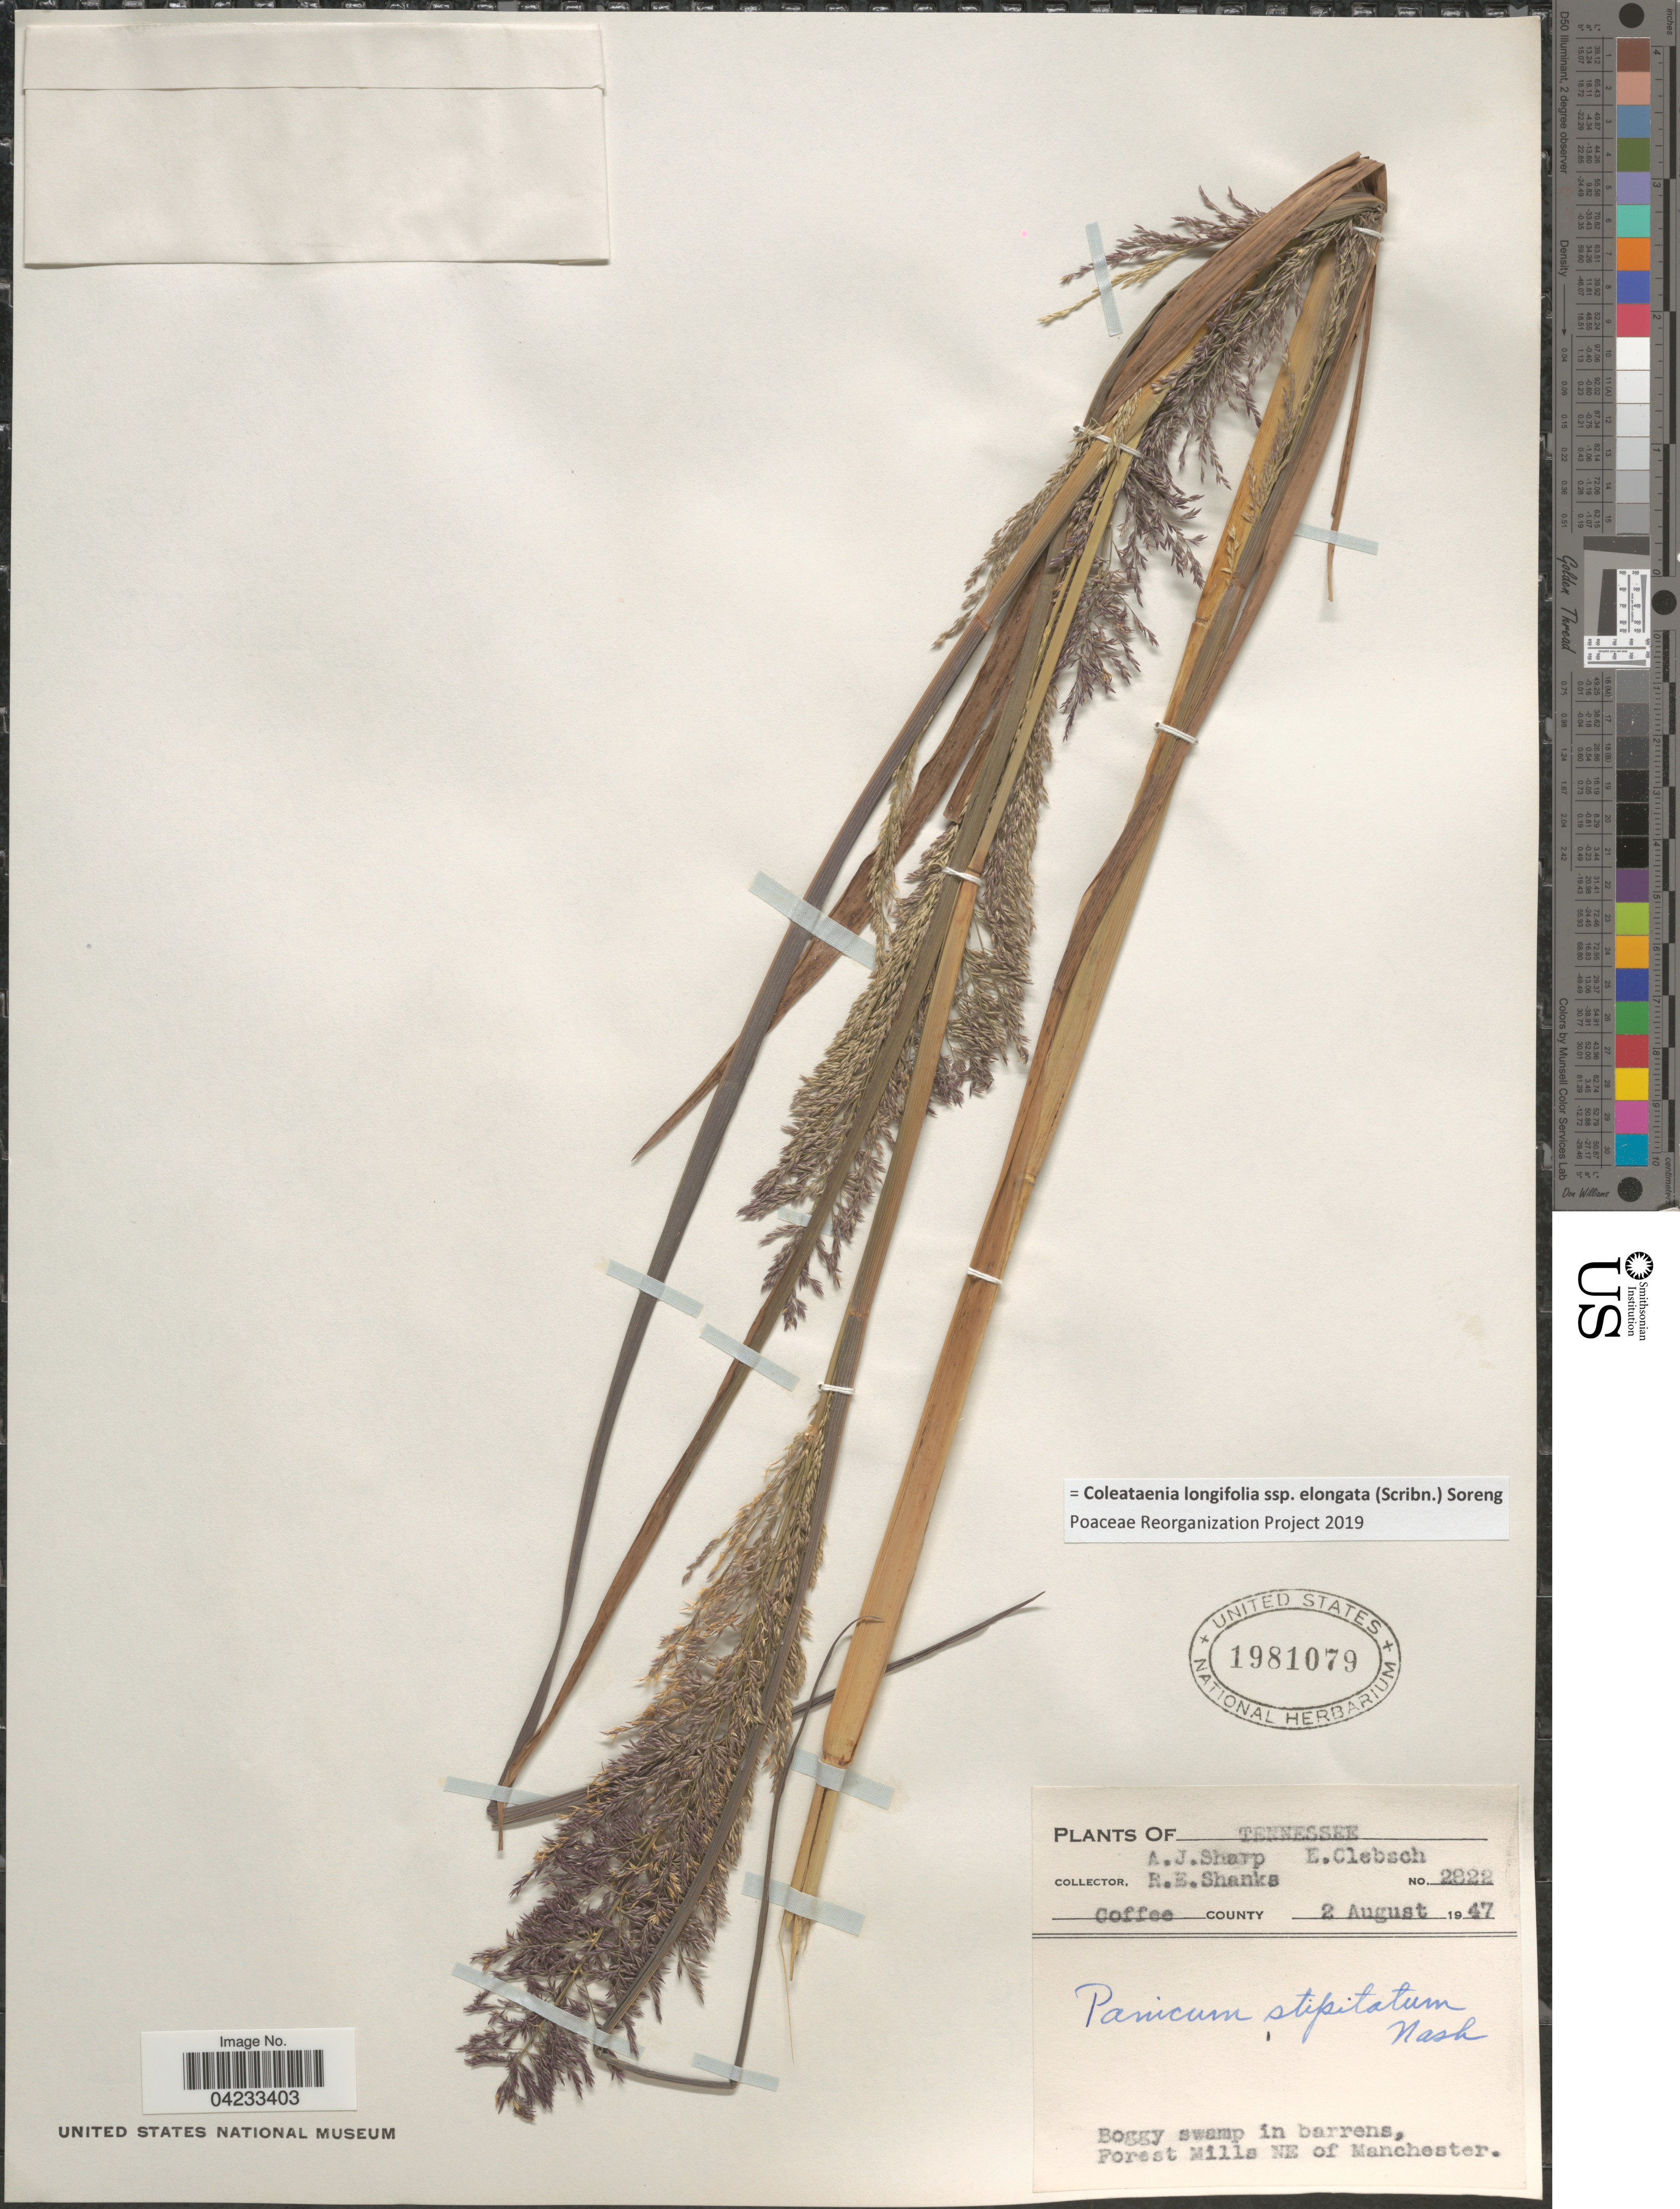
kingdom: Plantae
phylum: Tracheophyta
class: Liliopsida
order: Poales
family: Poaceae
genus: Coleataenia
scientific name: Coleataenia longifolia subsp. elongata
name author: (Scribn.) Soreng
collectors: A. J. Sharp, R. Shanks & E. Clebsch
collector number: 2822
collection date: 1947-08-02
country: United States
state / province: Tennessee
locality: Coffee County. Boggy swamp in barrens, Forest Mills NE of Manchester.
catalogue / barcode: US 1981079